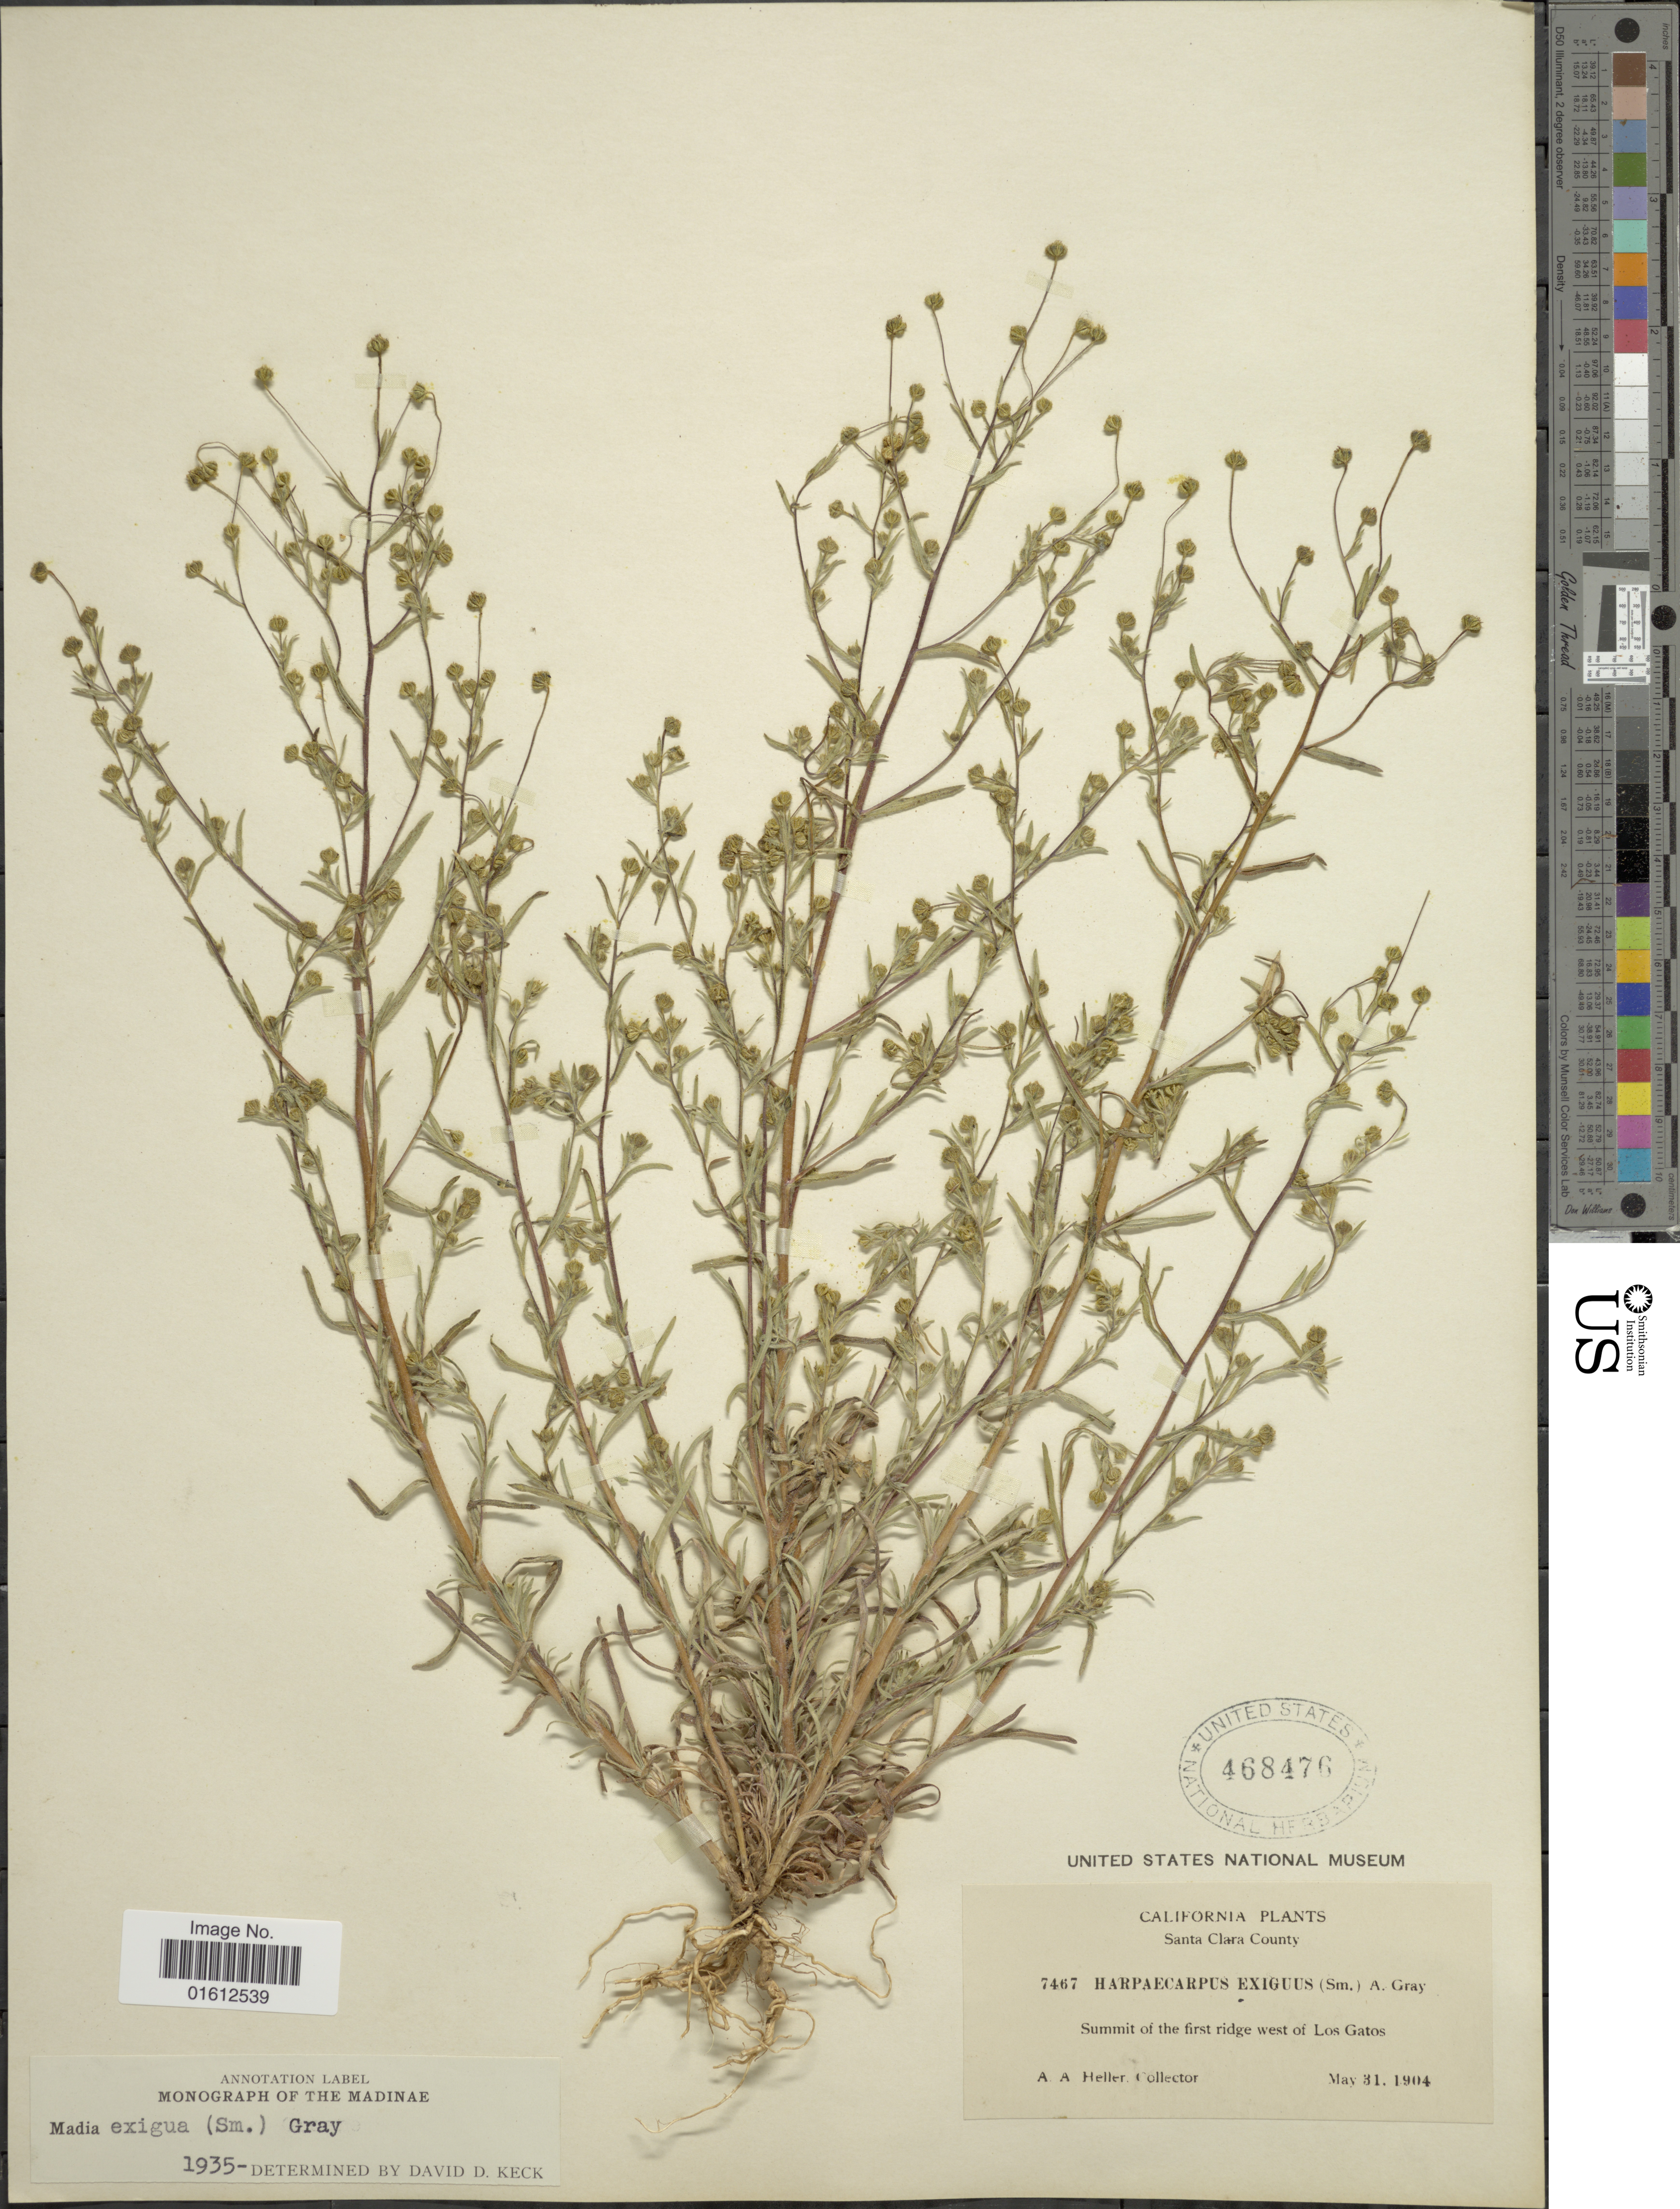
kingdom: Plantae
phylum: Tracheophyta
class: Magnoliopsida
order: Asterales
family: Asteraceae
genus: Madia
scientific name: Madia exigua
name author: (Sm.) A. Gray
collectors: A. A. Heller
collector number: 7467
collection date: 1904-05-31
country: United States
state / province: California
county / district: Santa Clara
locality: Santa Clara County. Summit of the first ridge west of Los Gatos.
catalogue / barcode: US 468476